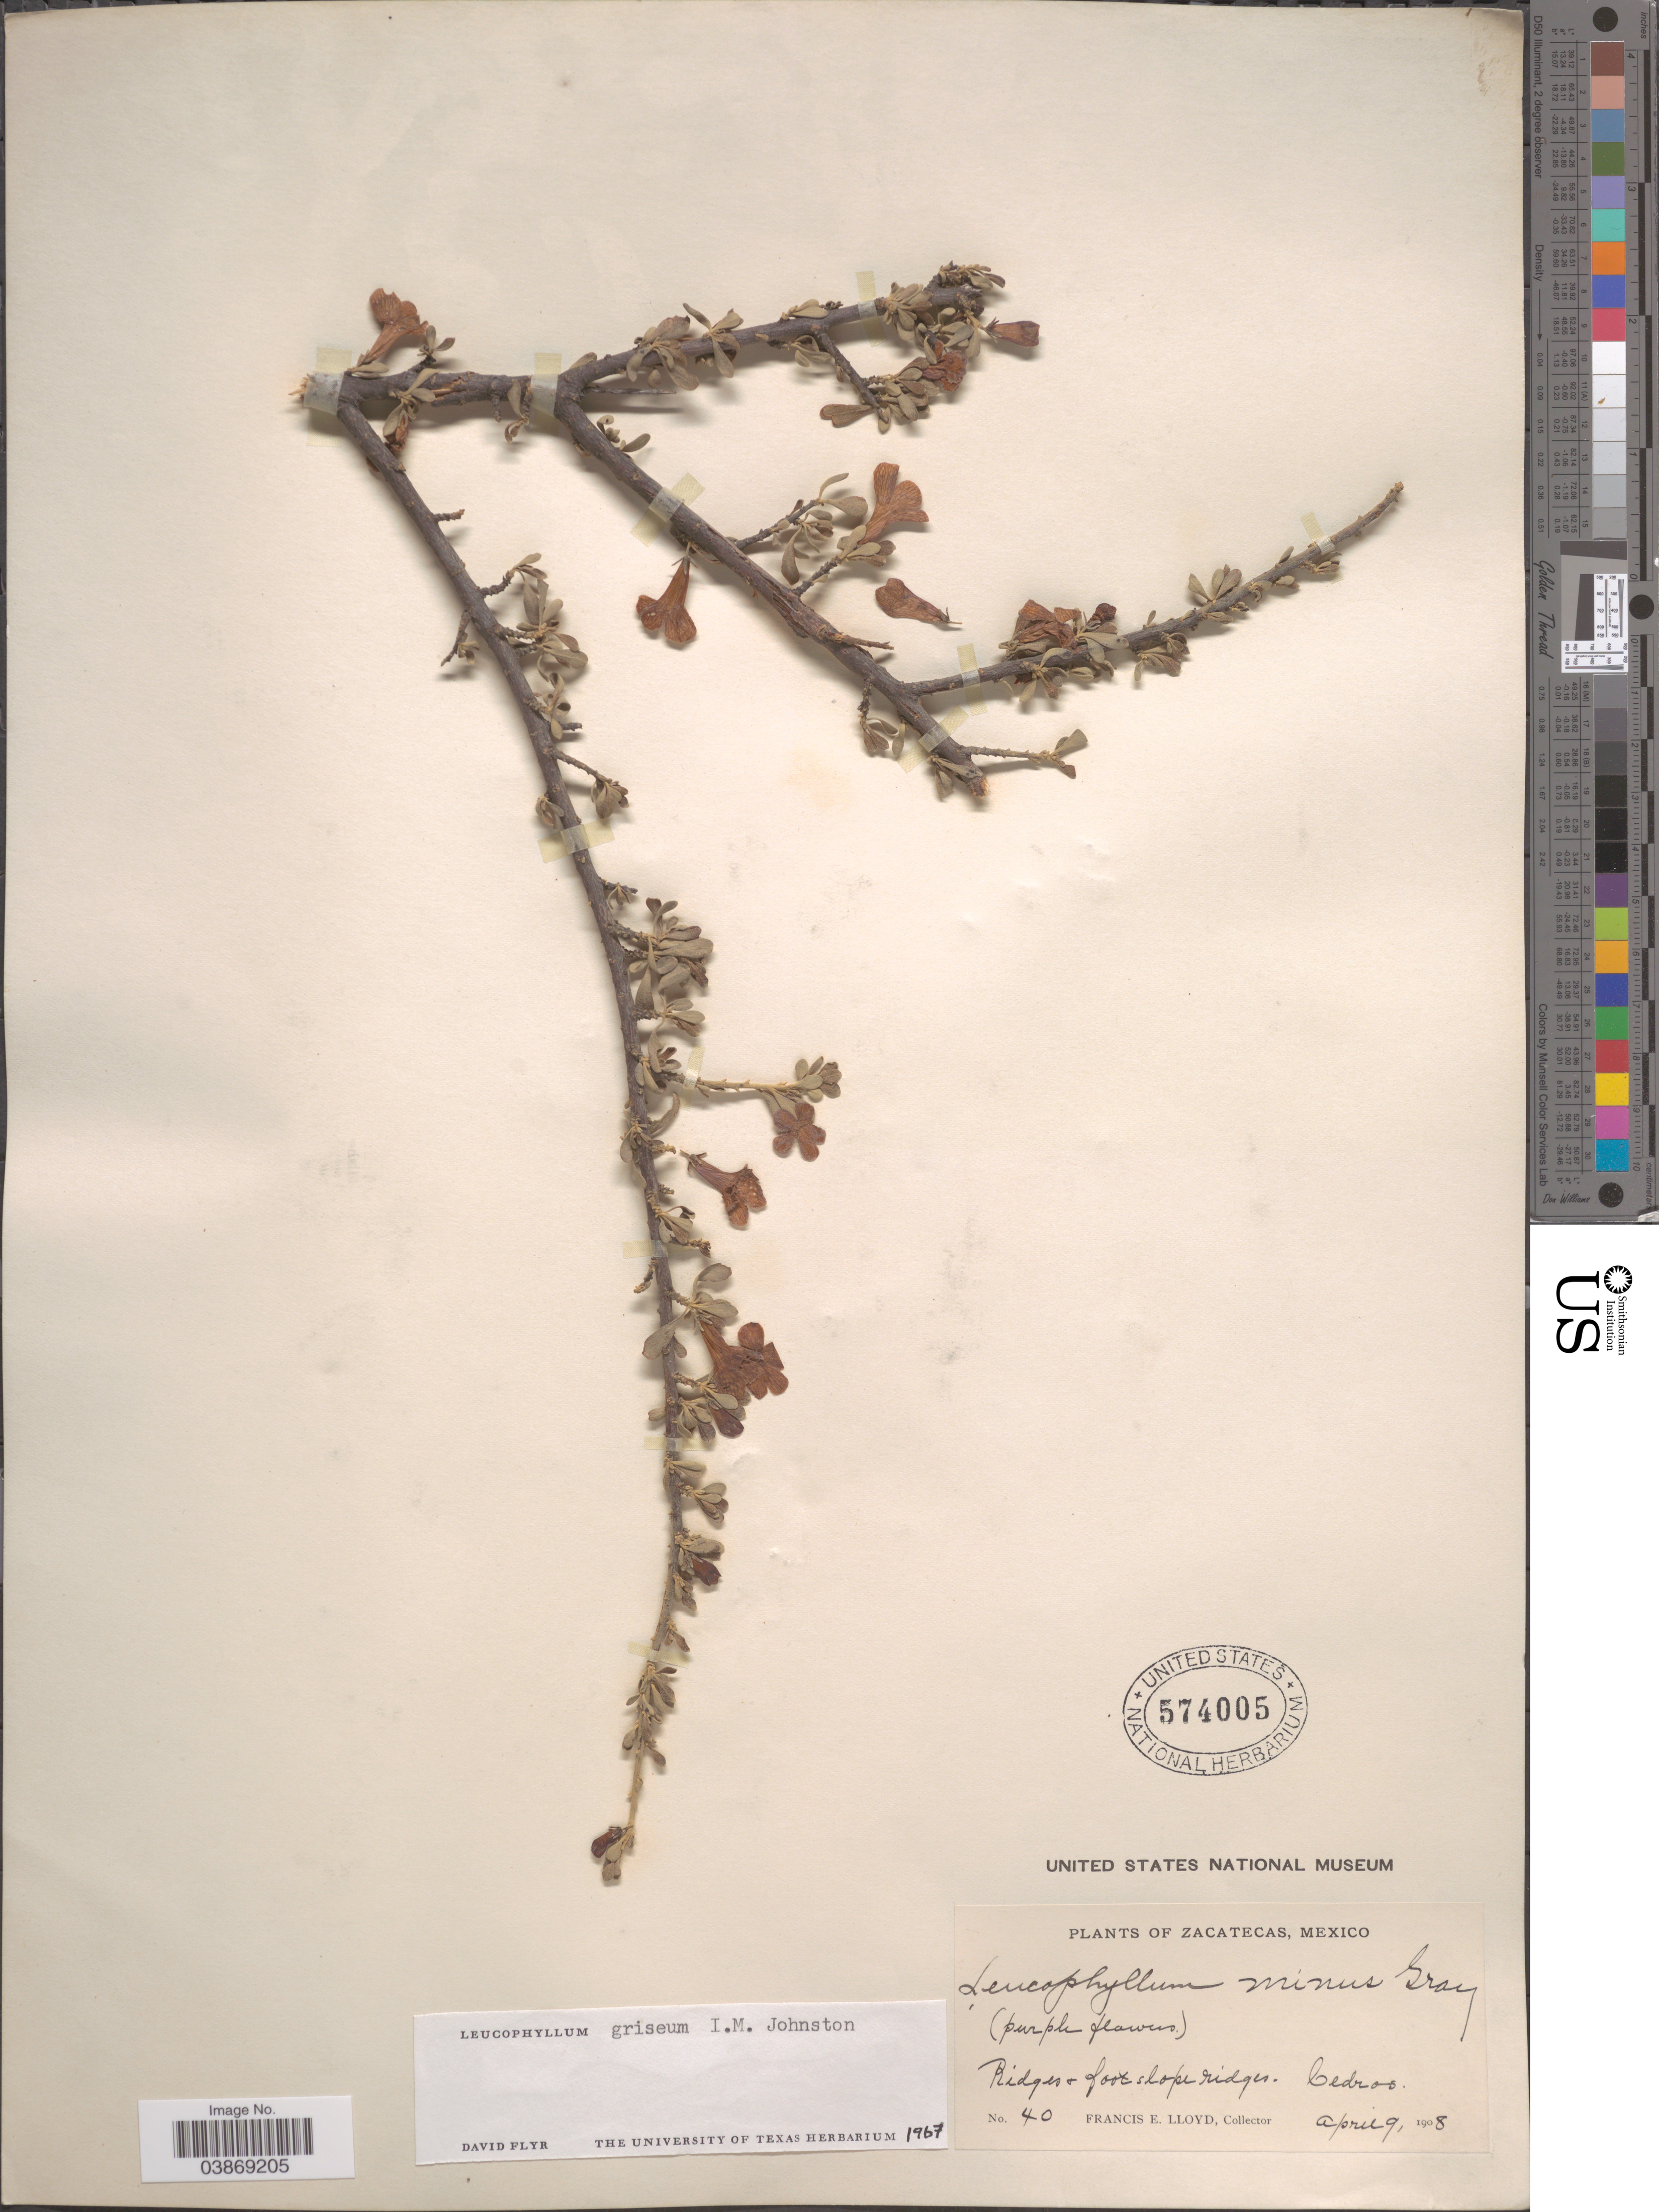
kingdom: Plantae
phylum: Tracheophyta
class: Magnoliopsida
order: Lamiales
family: Scrophulariaceae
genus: Leucophyllum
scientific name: Leucophyllum griseum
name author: I.M. Johnst.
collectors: Lloyd, C. E.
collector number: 40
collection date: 1908-04-09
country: Mexico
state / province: Zacatecas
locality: Ridges + foot slope ridges. Cedros.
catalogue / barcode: US 574005